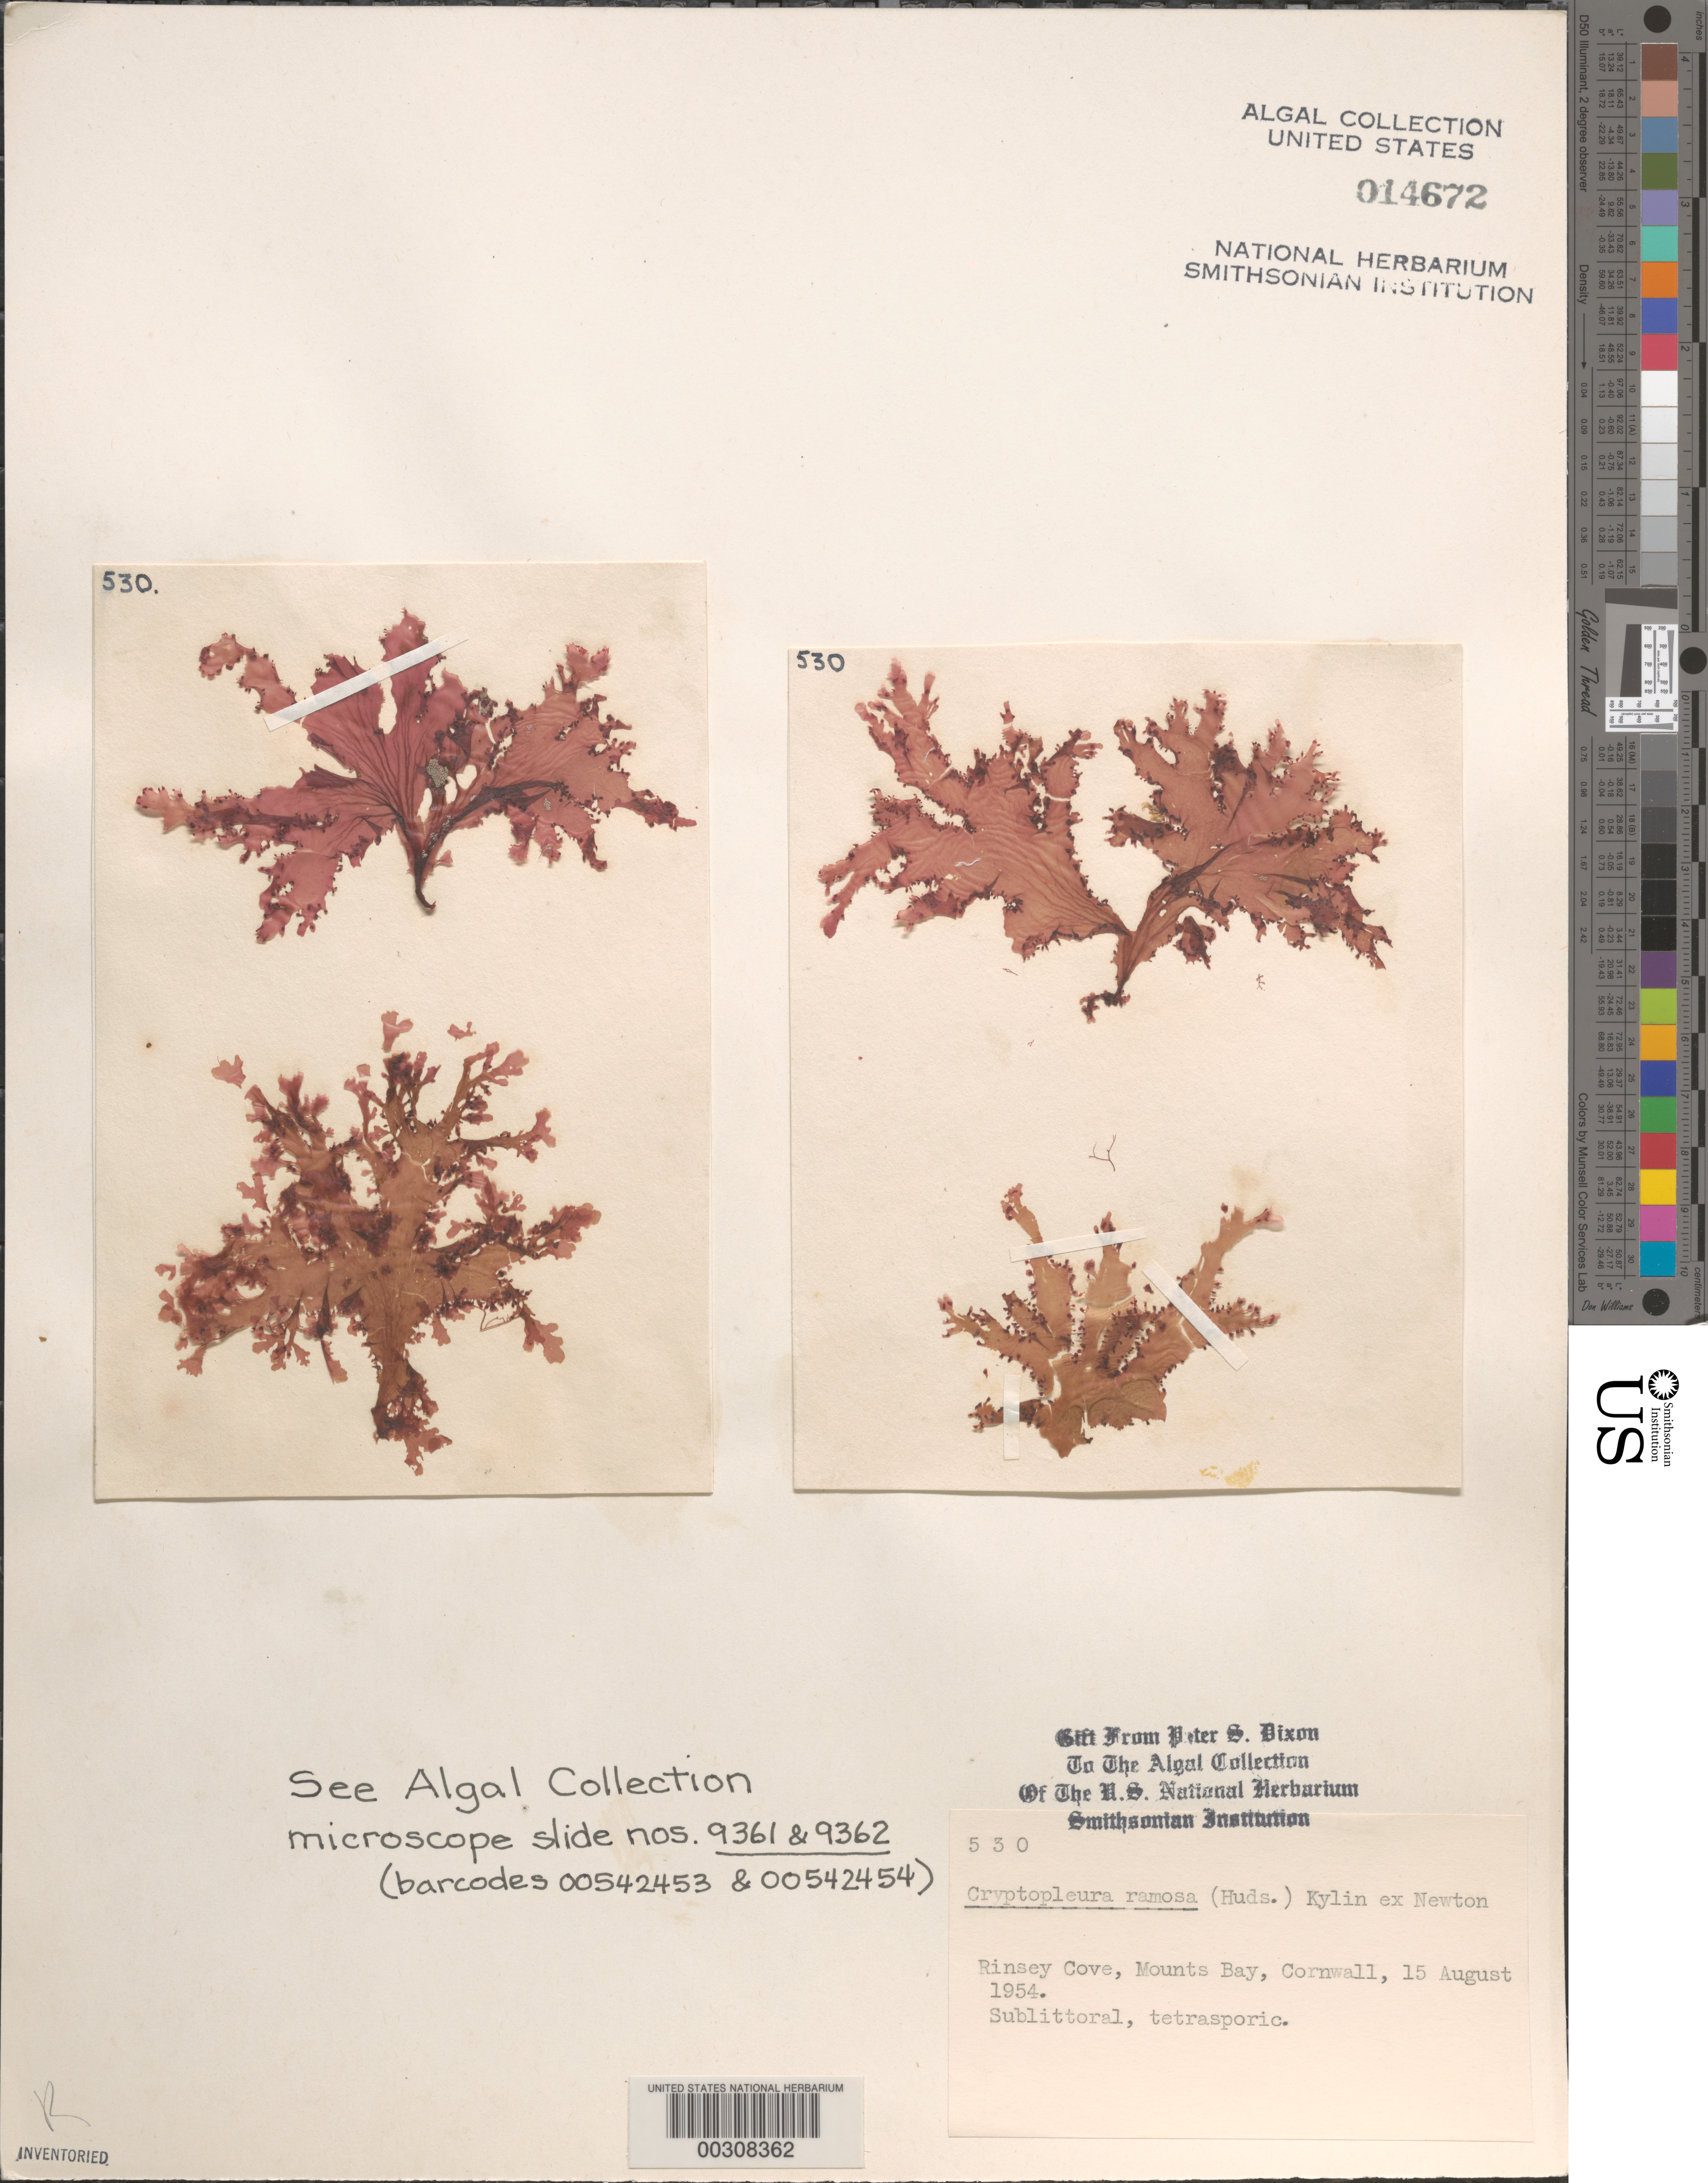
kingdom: Plantae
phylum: Rhodophyta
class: Florideophyceae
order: Ceramiales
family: Delesseriaceae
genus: Cryptopleura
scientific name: Cryptopleura ramosa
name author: (Huds.) L.M. Newton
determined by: Dixon, P. S.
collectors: P. S. Dixon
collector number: PSD 530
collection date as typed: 15 Aug 1954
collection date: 1954-08-15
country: United Kingdom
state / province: England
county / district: Cornwall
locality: Rinsey Cove, Mounts Bay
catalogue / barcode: US 14672